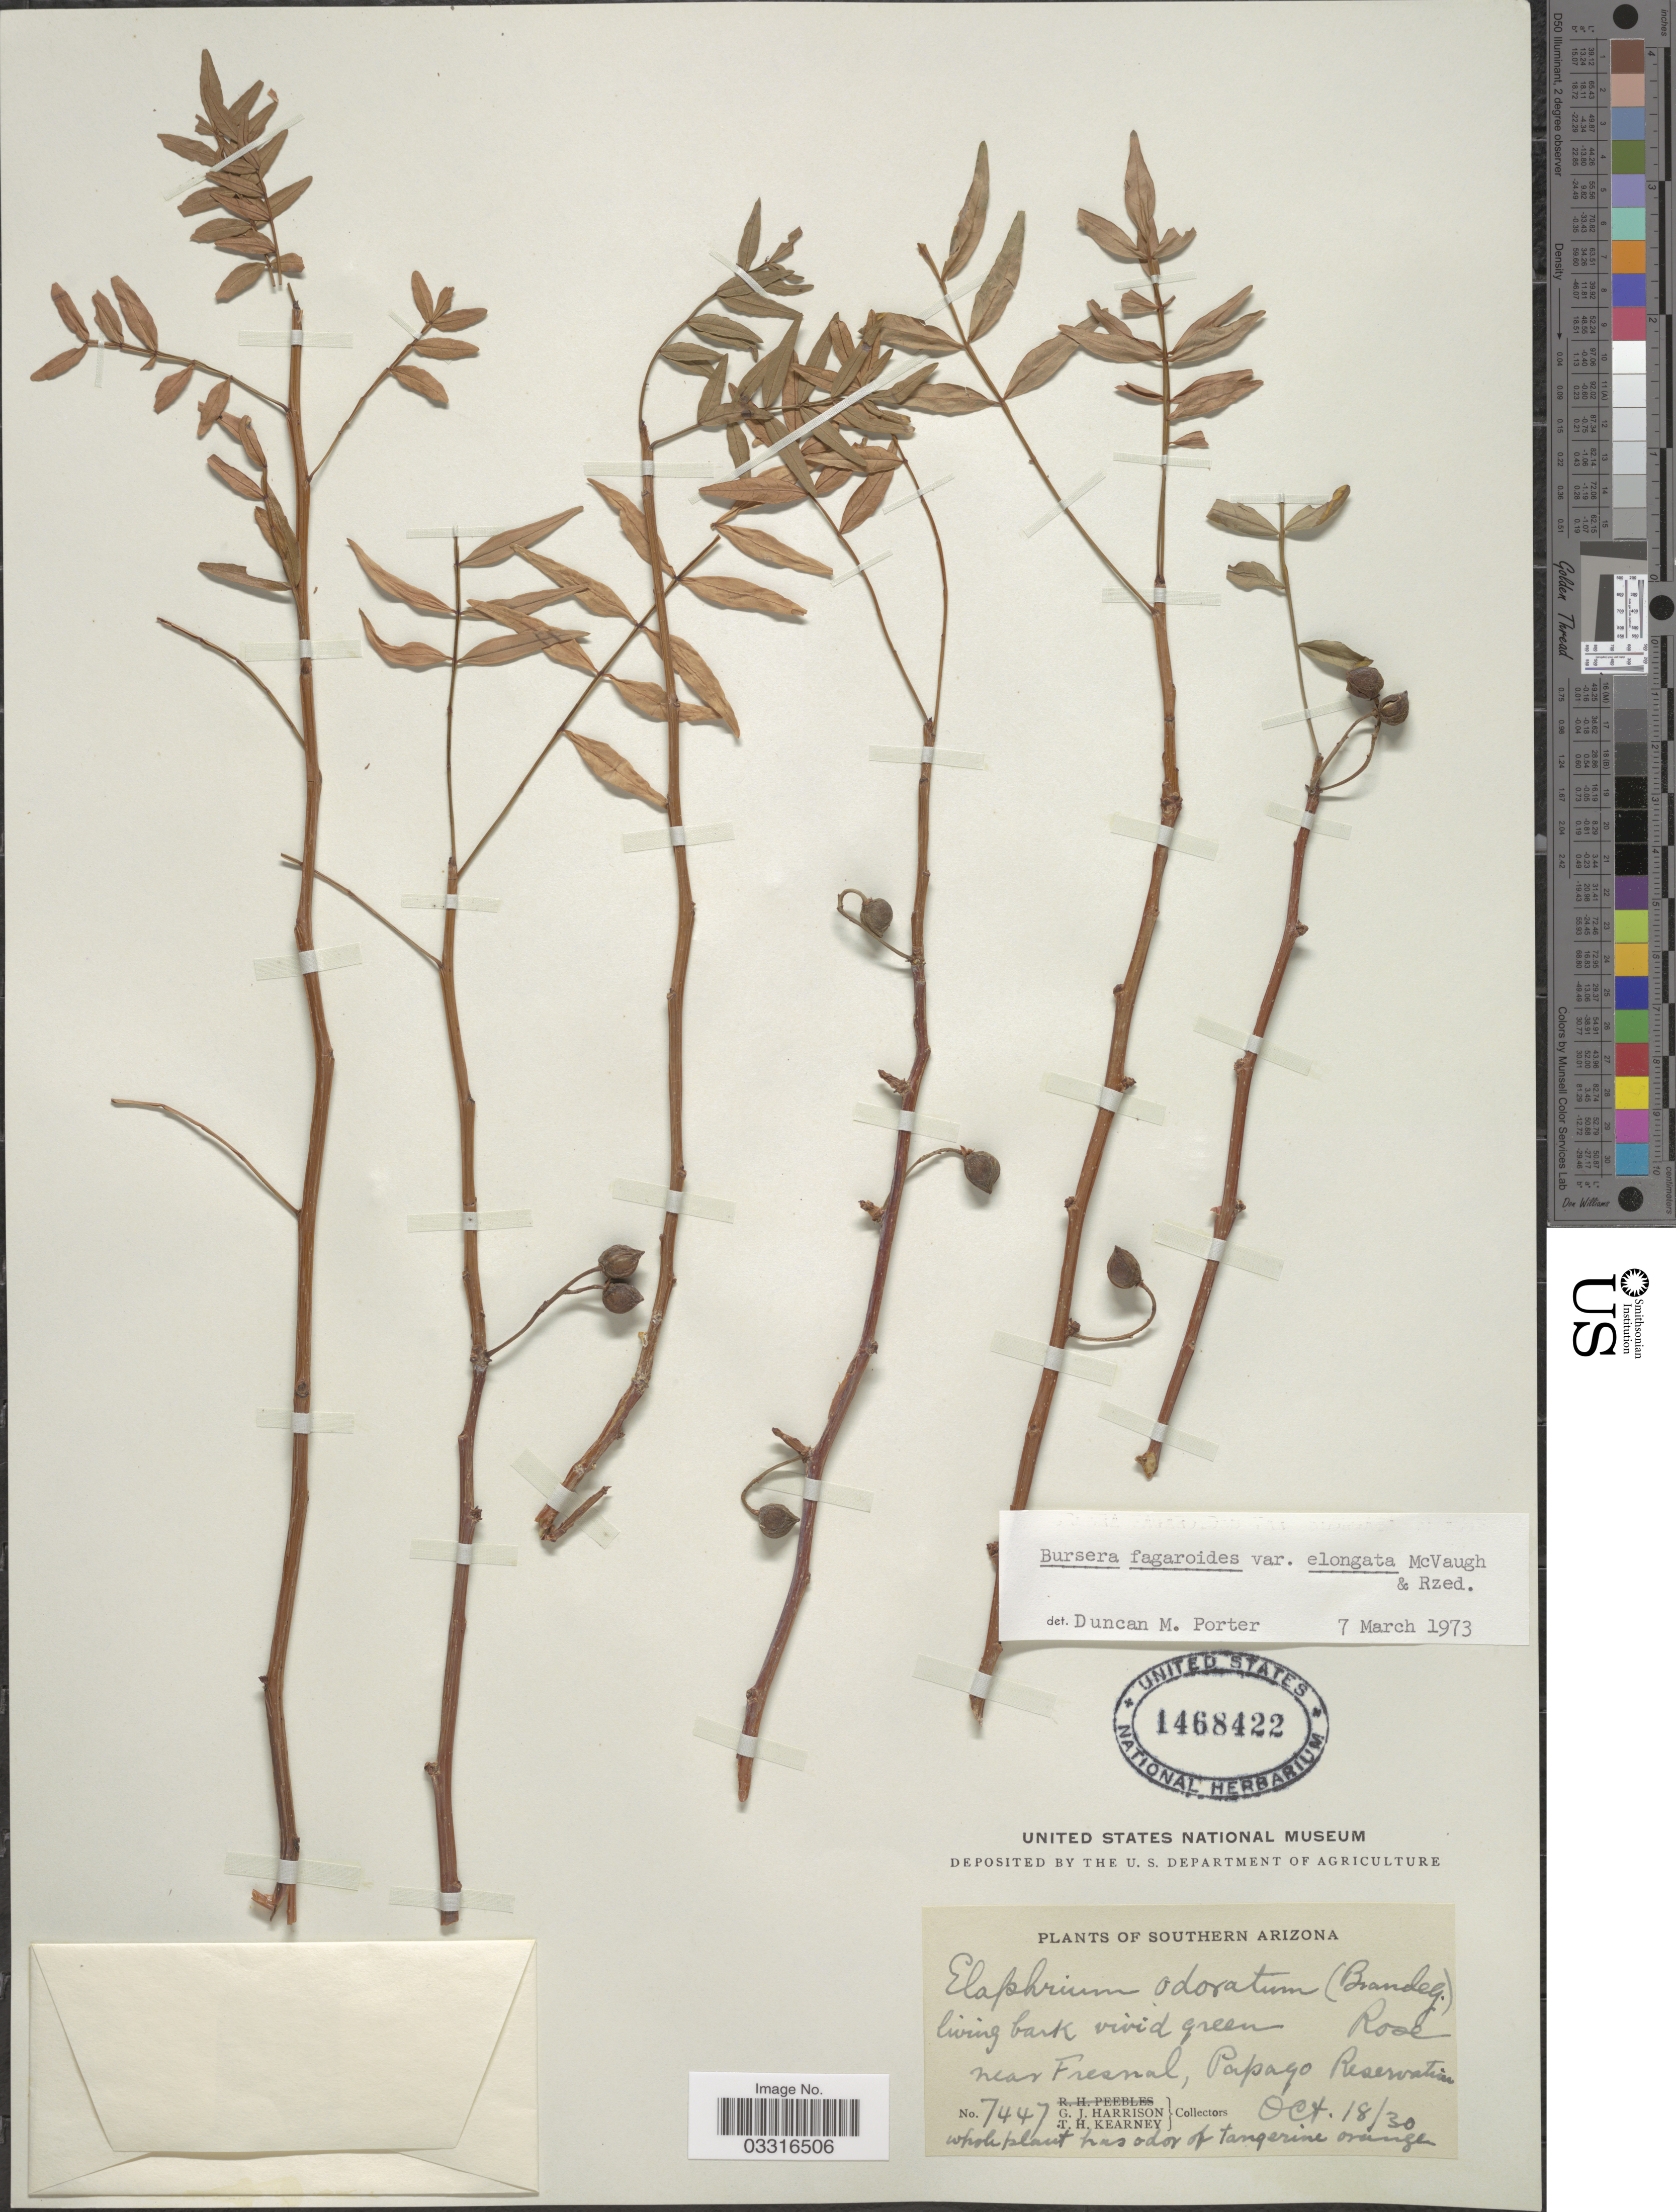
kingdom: Plantae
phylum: Tracheophyta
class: Magnoliopsida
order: Sapindales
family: Burseraceae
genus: Bursera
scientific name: Bursera fagaroides var. elongata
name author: (Kunth) Engl.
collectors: G. J. Harrison & T. H. Kearney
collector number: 7447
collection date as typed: Transcribed d/m/y: 18/10/30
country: United States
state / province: Arizona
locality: Southern Arizona, near Fresnal, Papago Reservation.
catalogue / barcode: US 1468422